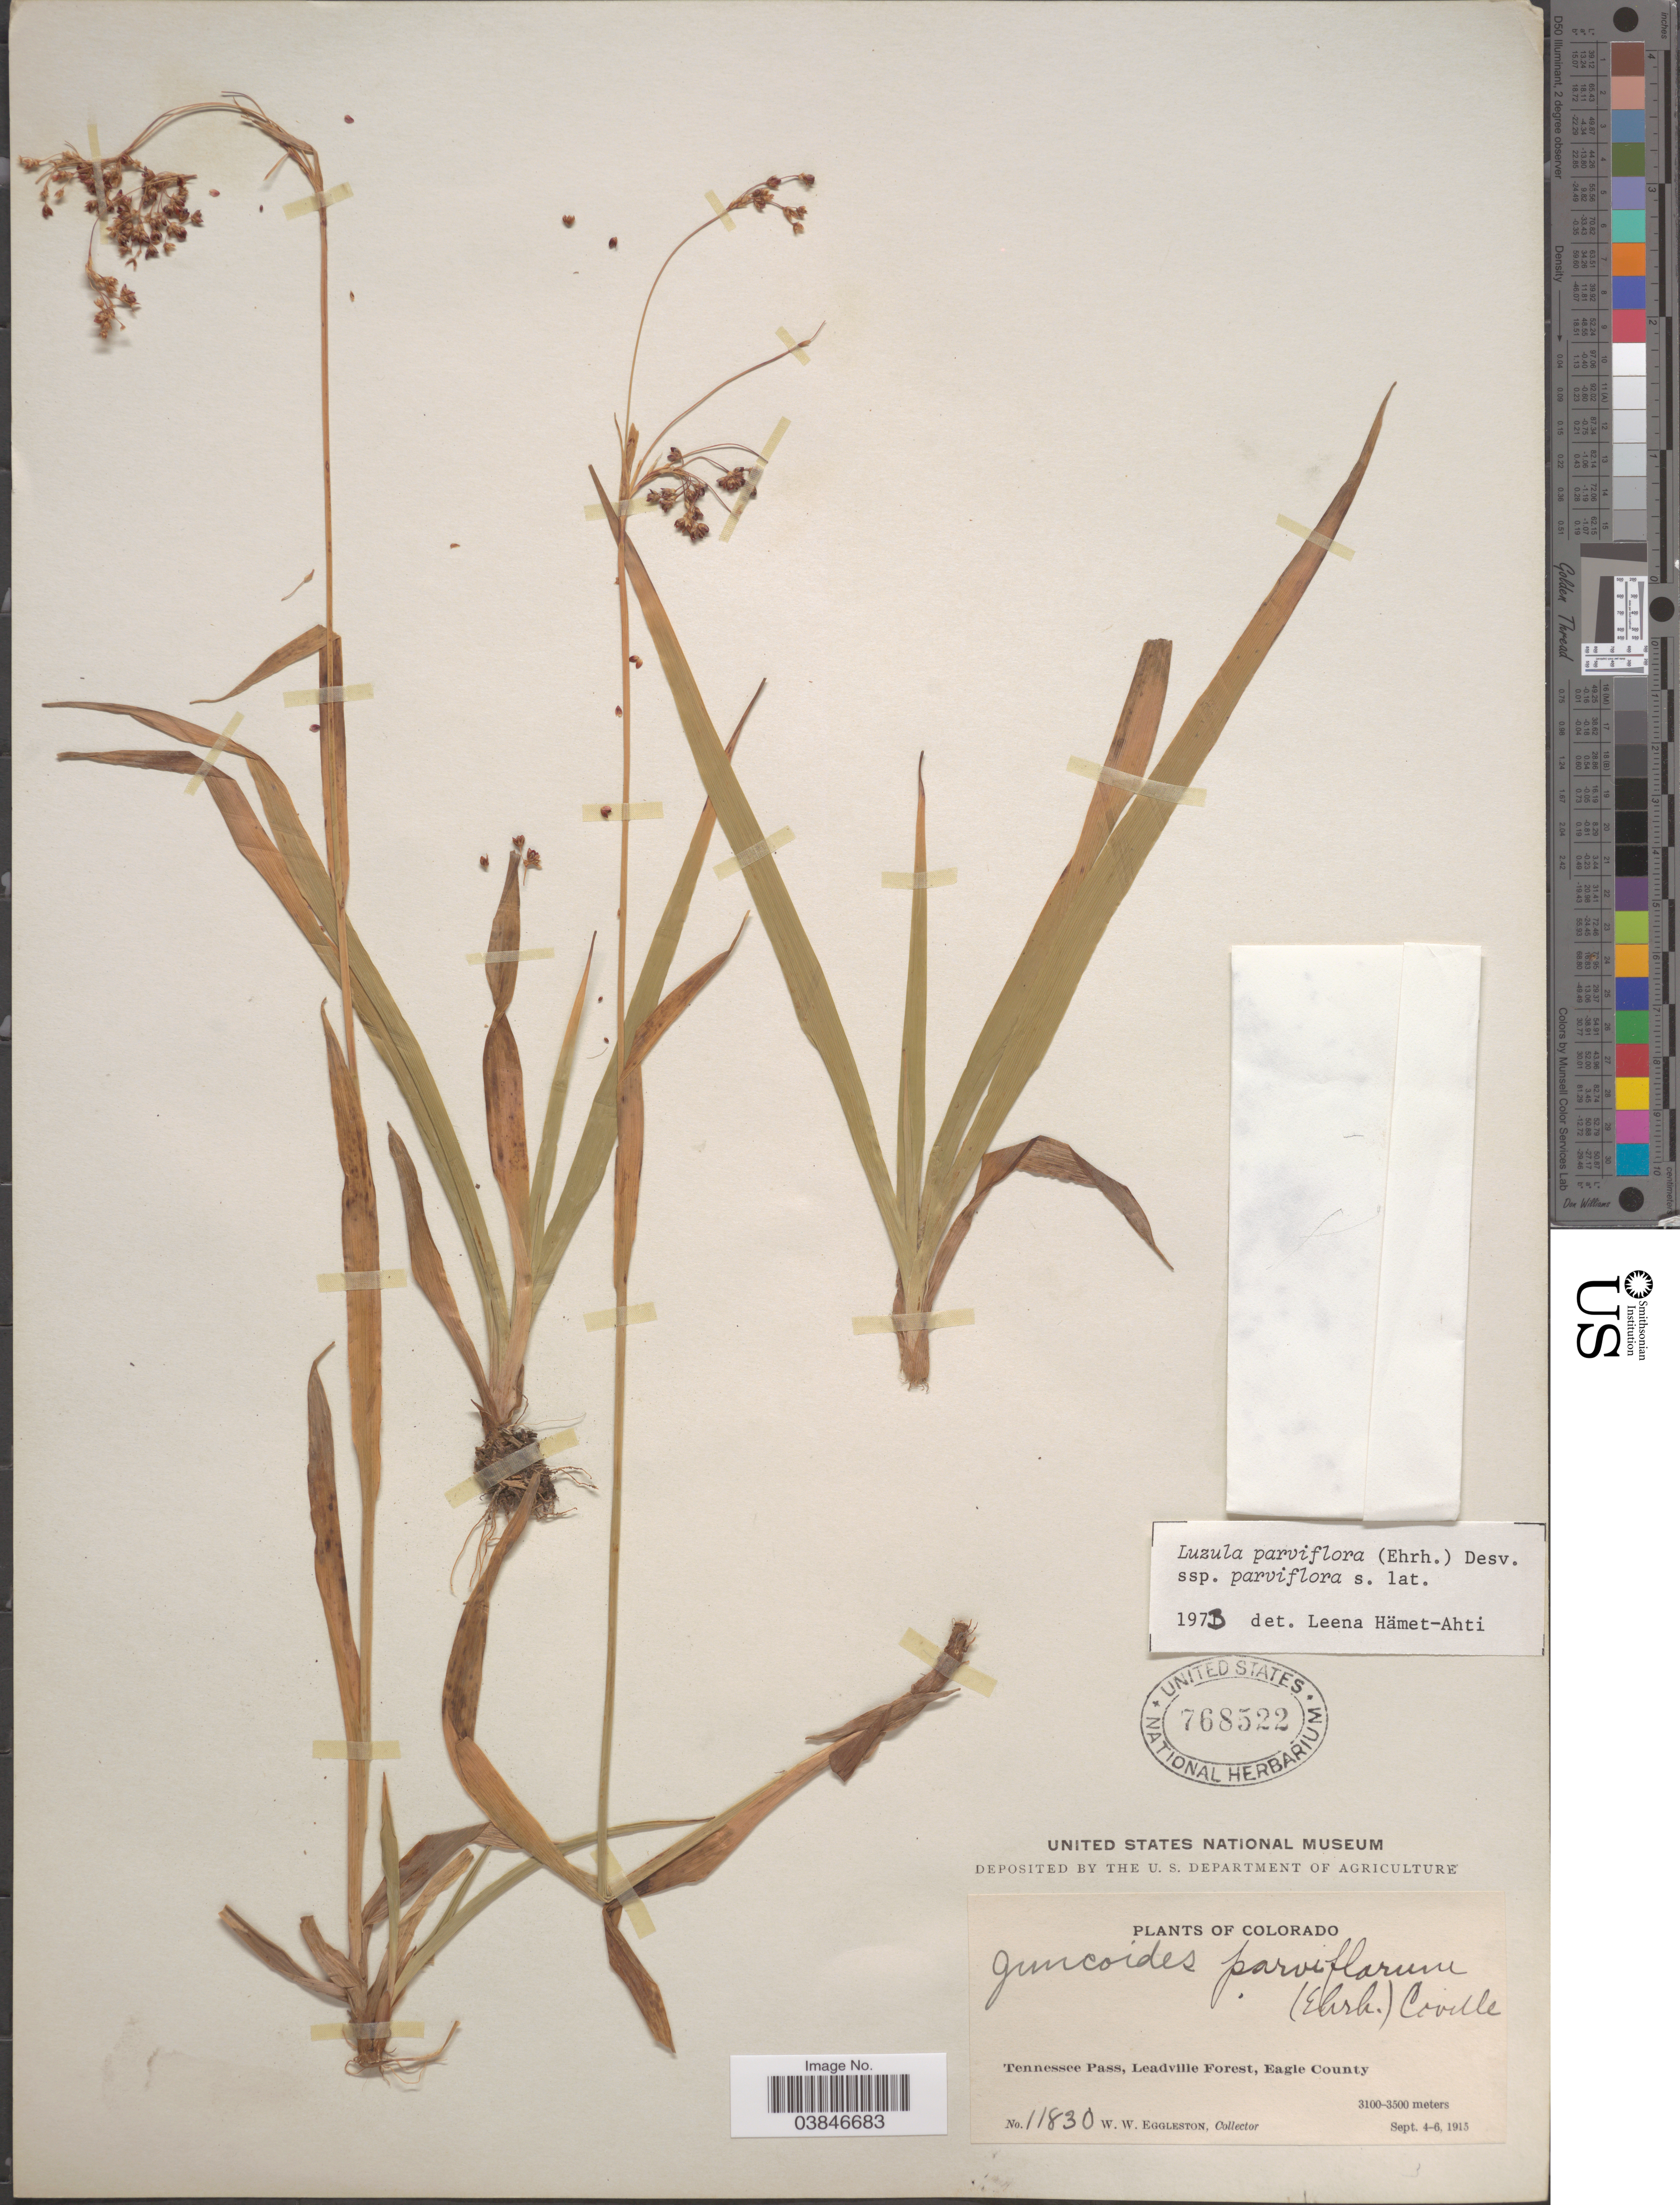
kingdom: Plantae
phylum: Tracheophyta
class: Liliopsida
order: Poales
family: Juncaceae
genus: Luzula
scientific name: Luzula parviflora subsp. parviflora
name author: (Ehrh.) Desv.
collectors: W. W. Eggleston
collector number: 11830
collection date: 1915-09-04/1915-09-06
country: United States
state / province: Colorado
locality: Tennessee Pass, Leadville Forest, Eagle County.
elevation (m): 3100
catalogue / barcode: US 768522